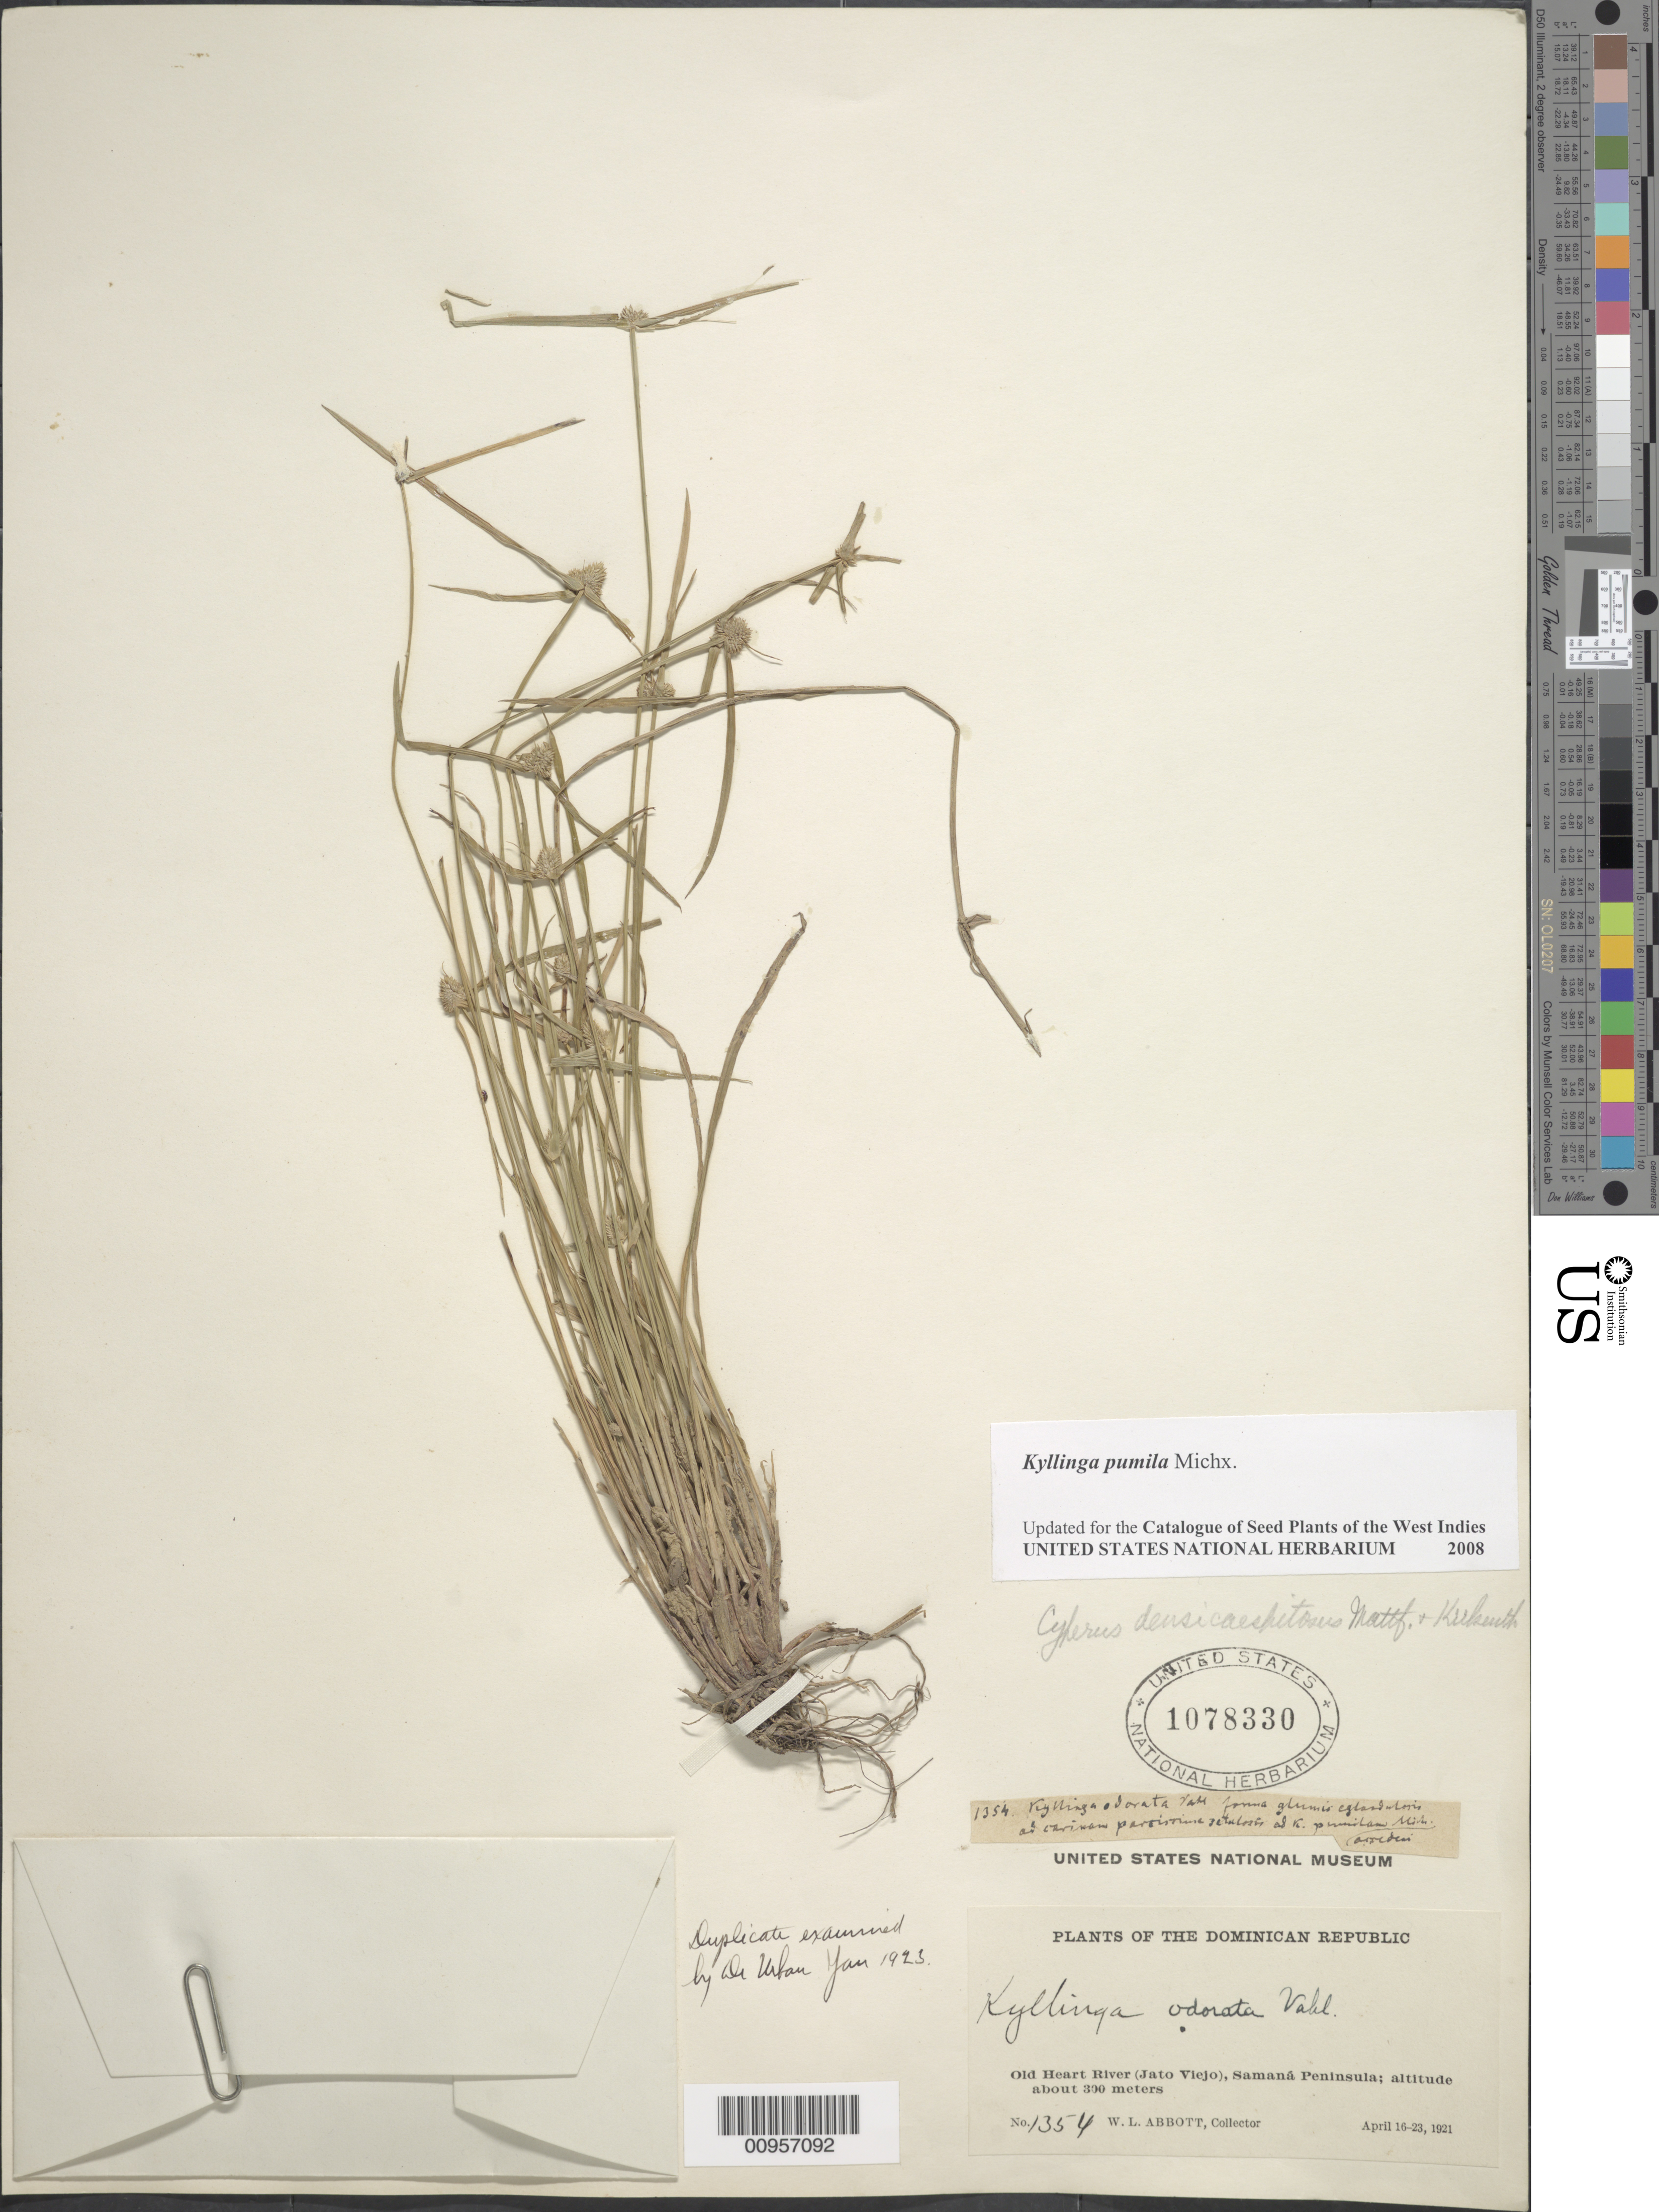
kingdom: Plantae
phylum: Tracheophyta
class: Liliopsida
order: Poales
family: Cyperaceae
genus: Cyperus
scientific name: Cyperus hortensis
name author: (Salzm. ex Steud.) Dorr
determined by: Strong, Mark T., (BOT), Smithsonian Institution - National Museum of Natural History (UNITED STATES)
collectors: W. L. Abbott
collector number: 1354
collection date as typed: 16 Apr 1921 to 23 Apr 1921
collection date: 1921-04-16/1921-04-23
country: Dominican Republic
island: Hispaniola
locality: Old Heart River (jata Viejo), Samaná Peninsula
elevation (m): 300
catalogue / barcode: US 1078330